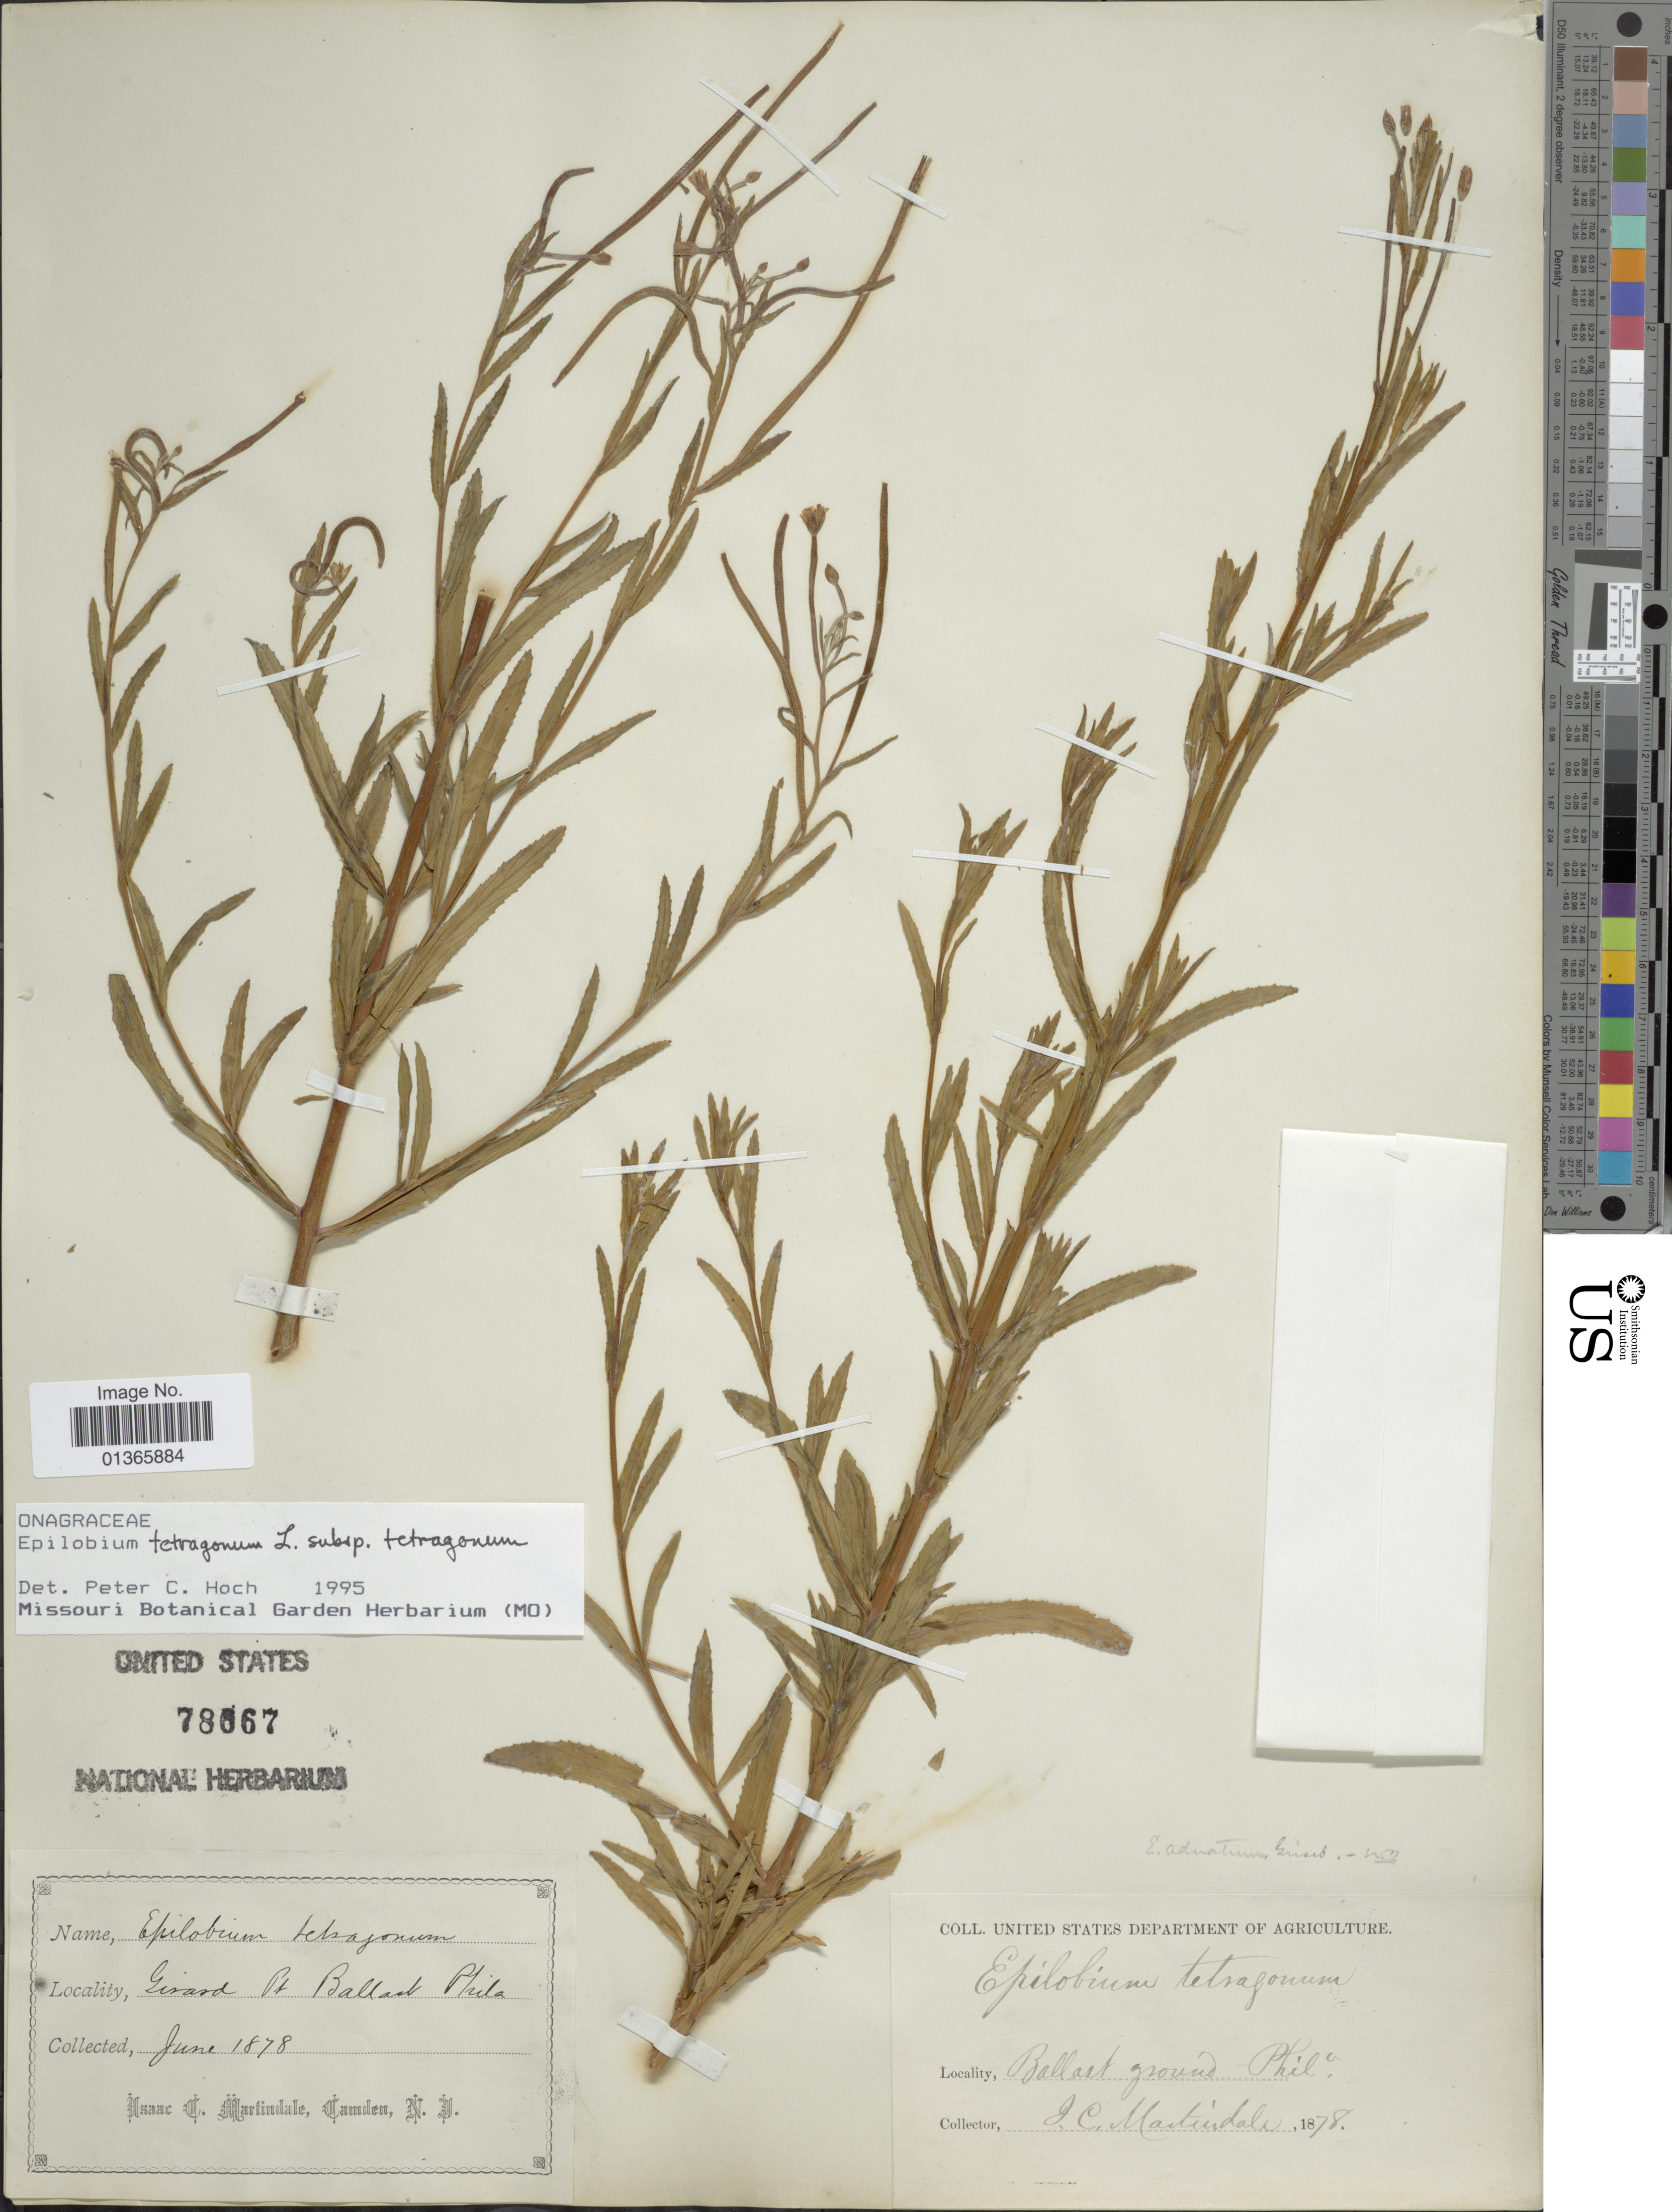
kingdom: Plantae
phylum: Tracheophyta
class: Magnoliopsida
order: Myrtales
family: Onagraceae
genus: Epilobium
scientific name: Epilobium tetragonum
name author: L.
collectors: I. C. Martindale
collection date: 1878-06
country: United States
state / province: Pennsylvania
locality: Gerard Pt. Ballast, Philadelphia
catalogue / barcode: US 78667